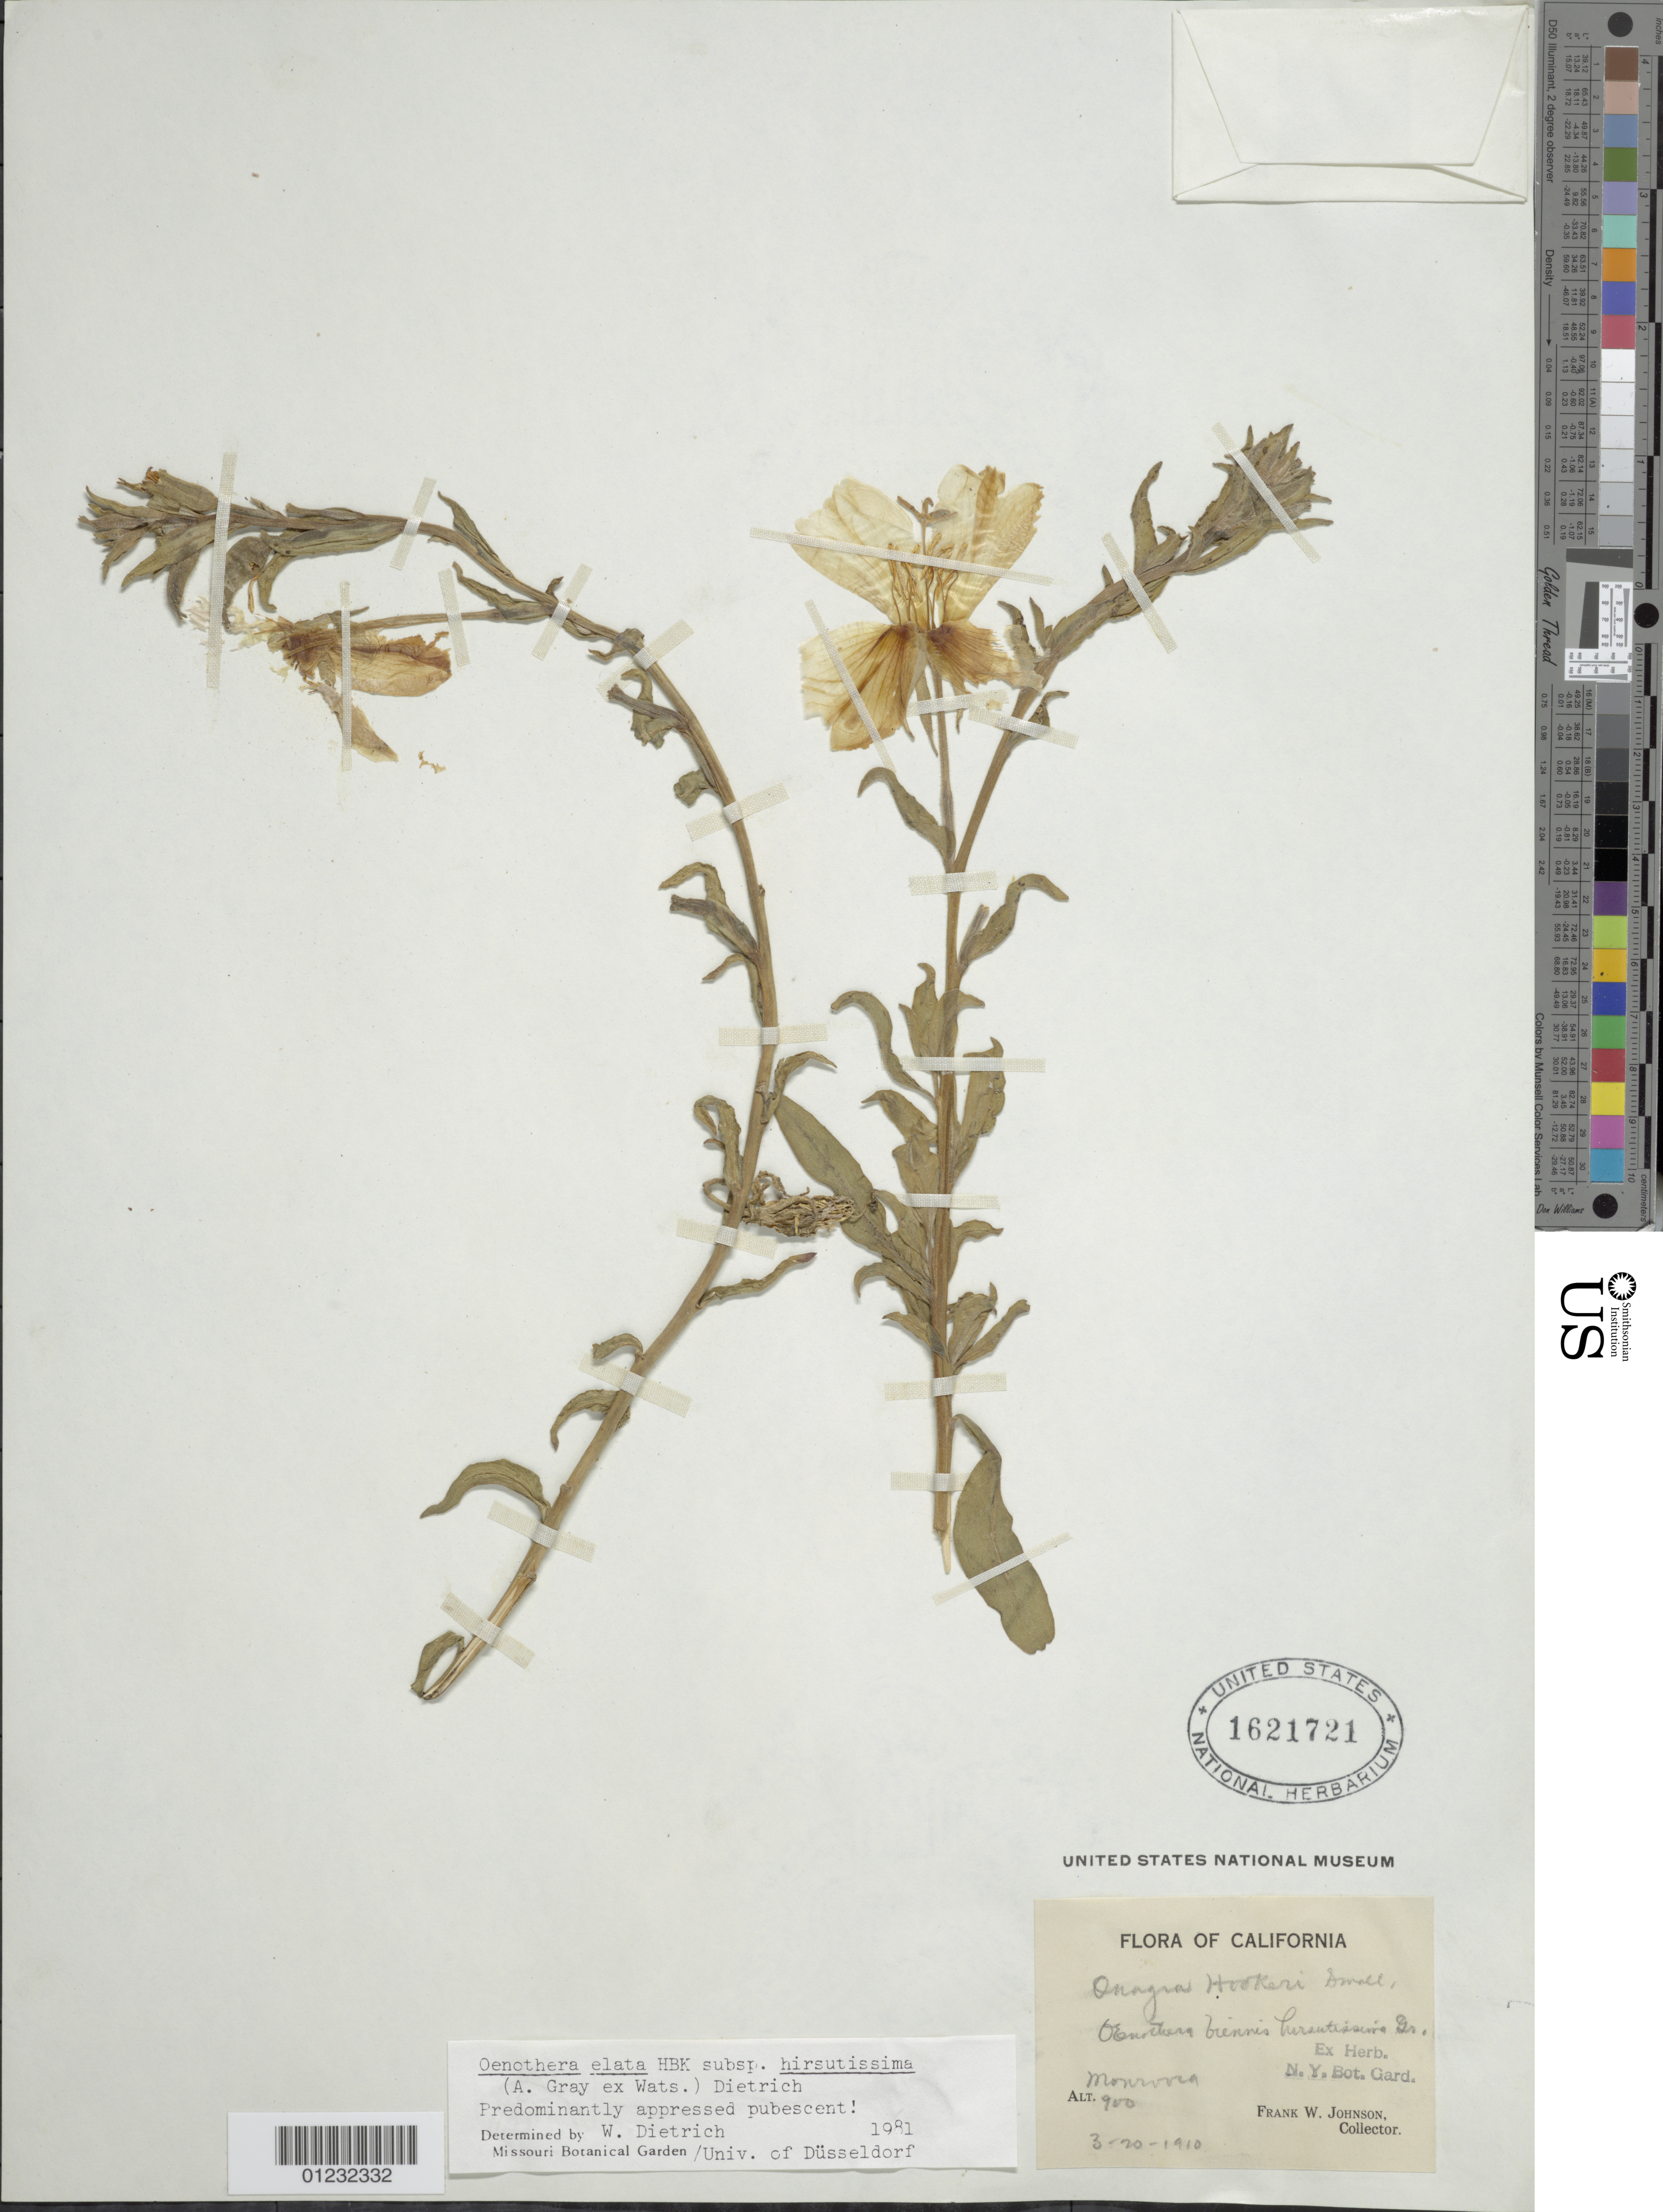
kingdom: Plantae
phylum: Tracheophyta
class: Magnoliopsida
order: Myrtales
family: Onagraceae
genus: Oenothera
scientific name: Oenothera elata subsp. hirsutissima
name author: (A. Gray ex S. Watson) W. Dietr.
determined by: Dietrich, W.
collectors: F. W. Johnson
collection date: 1910-03-20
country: United States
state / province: California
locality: Monrovia.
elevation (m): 900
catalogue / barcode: US 1621721